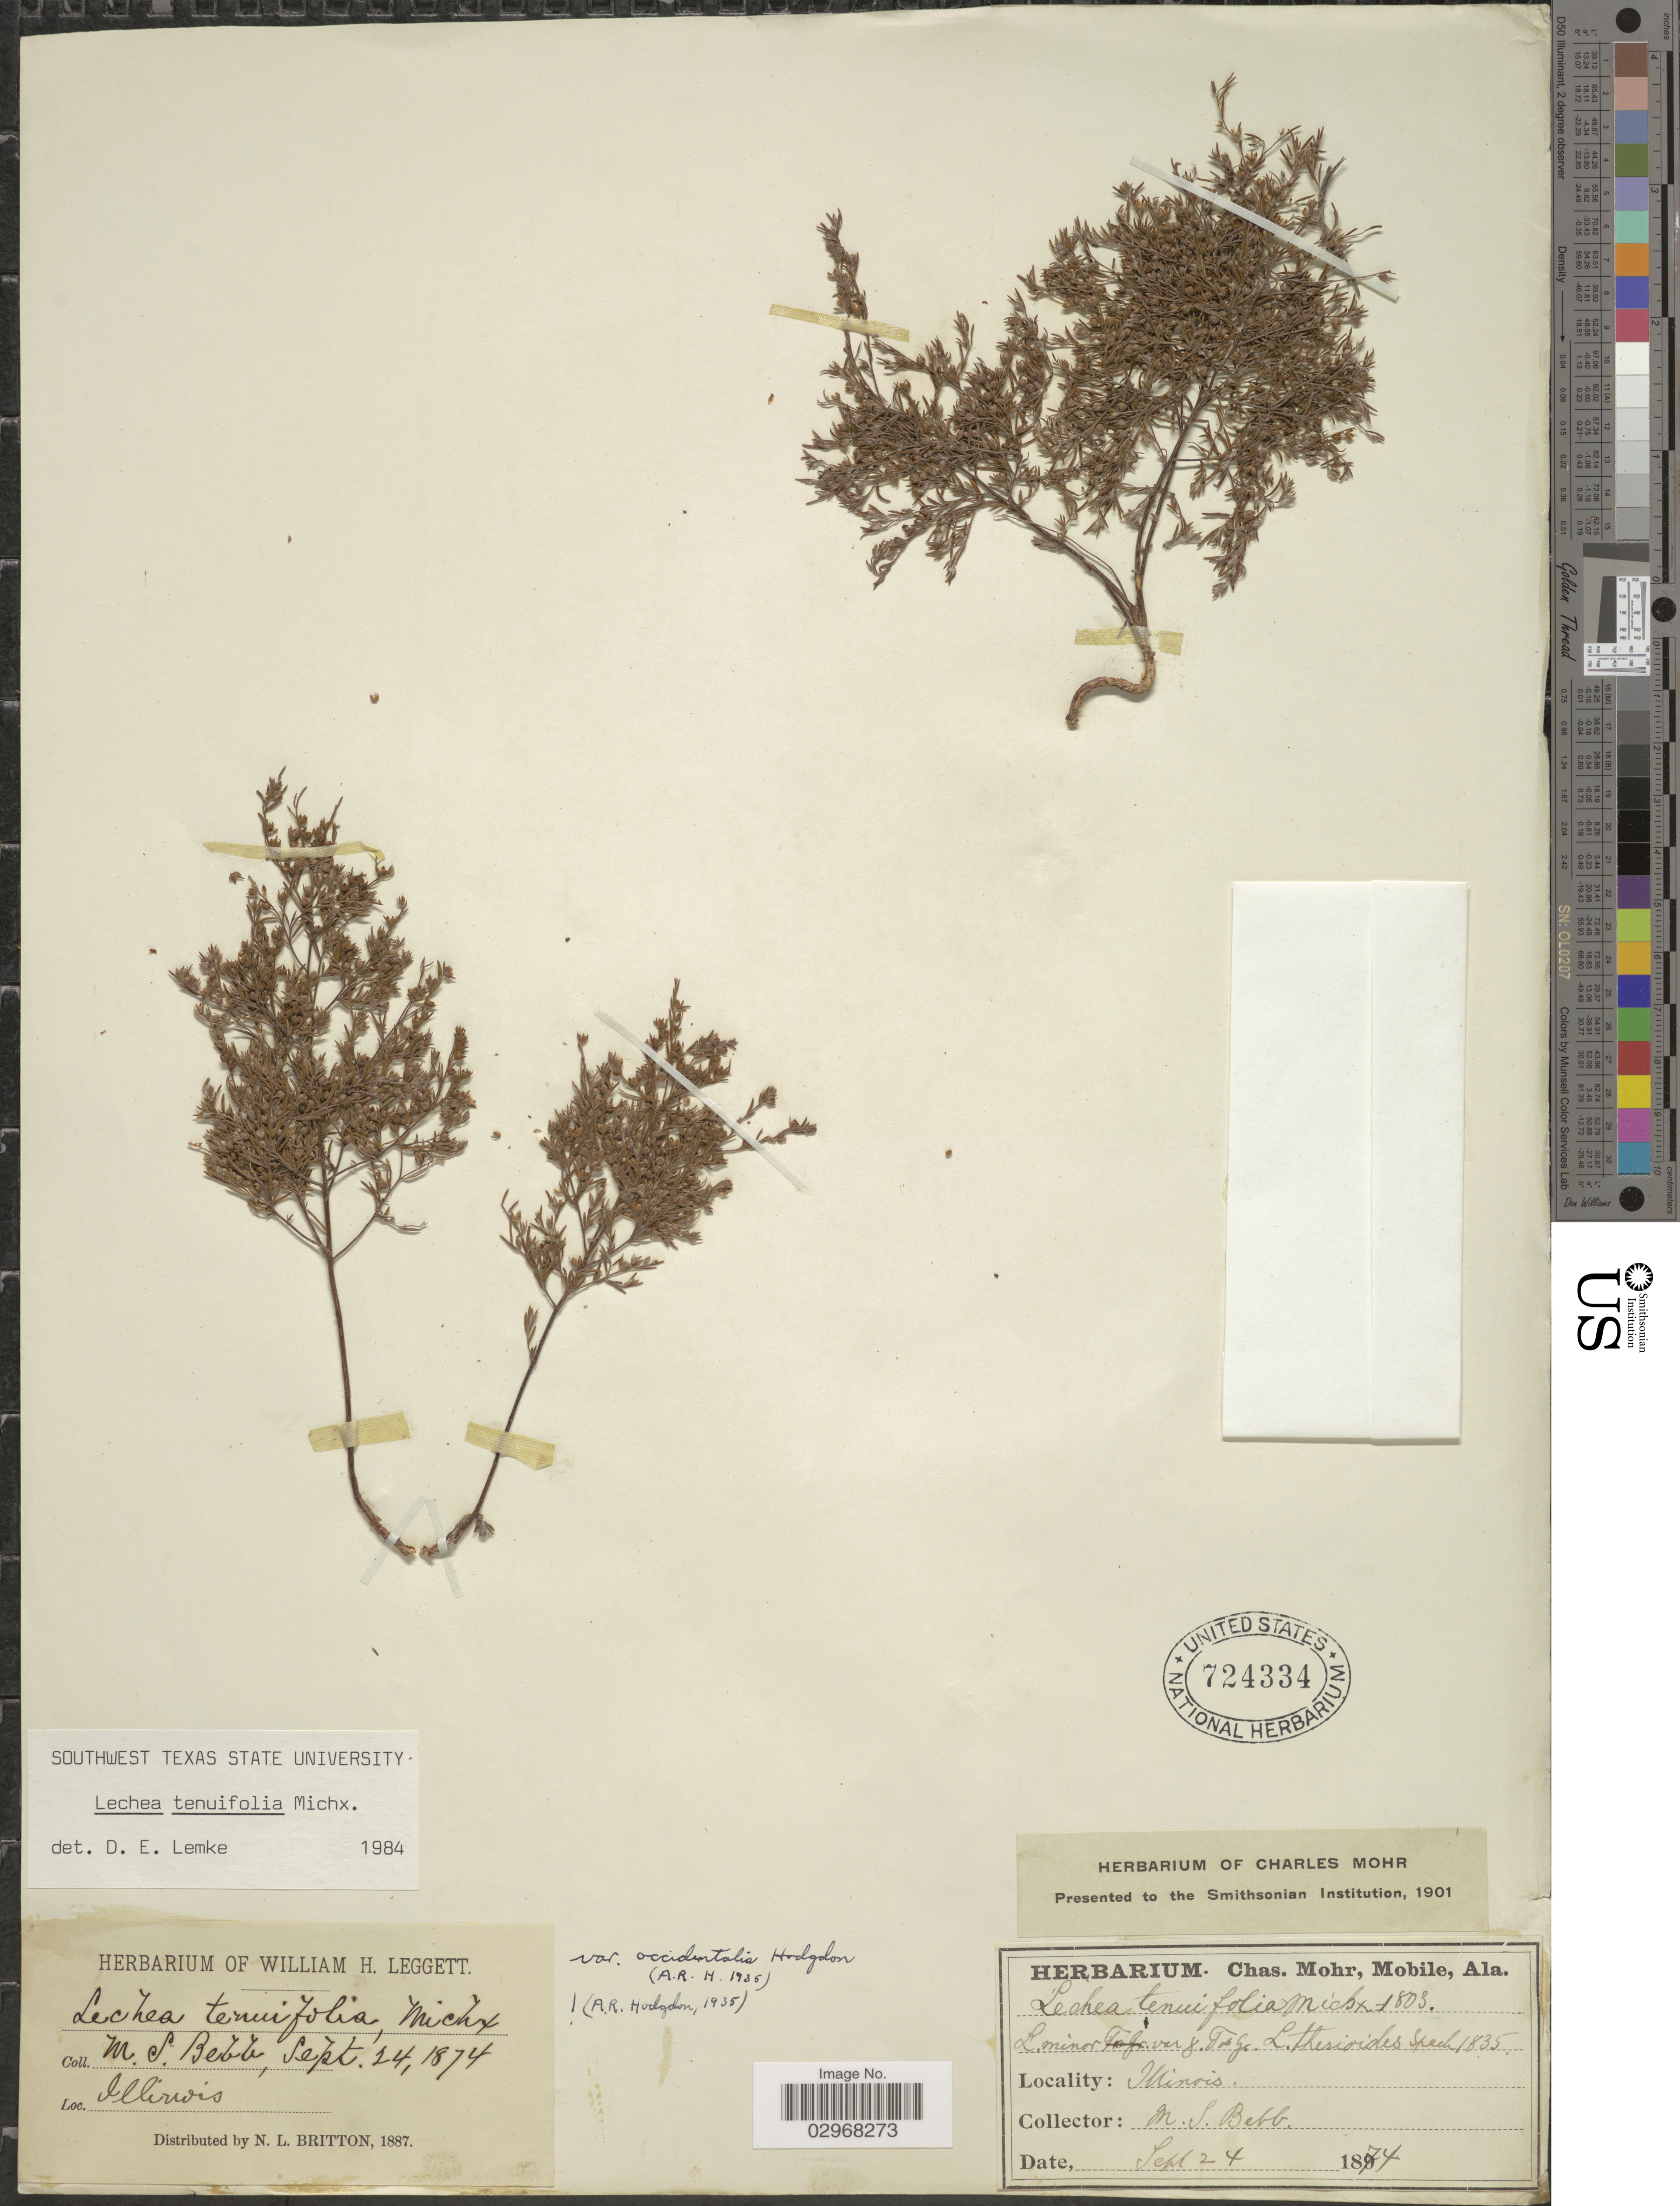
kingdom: Plantae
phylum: Tracheophyta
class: Magnoliopsida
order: Malvales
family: Cistaceae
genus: Lechea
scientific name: Lechea tenuifolia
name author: Michx.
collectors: M. Bebb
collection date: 1874-09-24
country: United States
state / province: Illinois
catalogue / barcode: US 724334